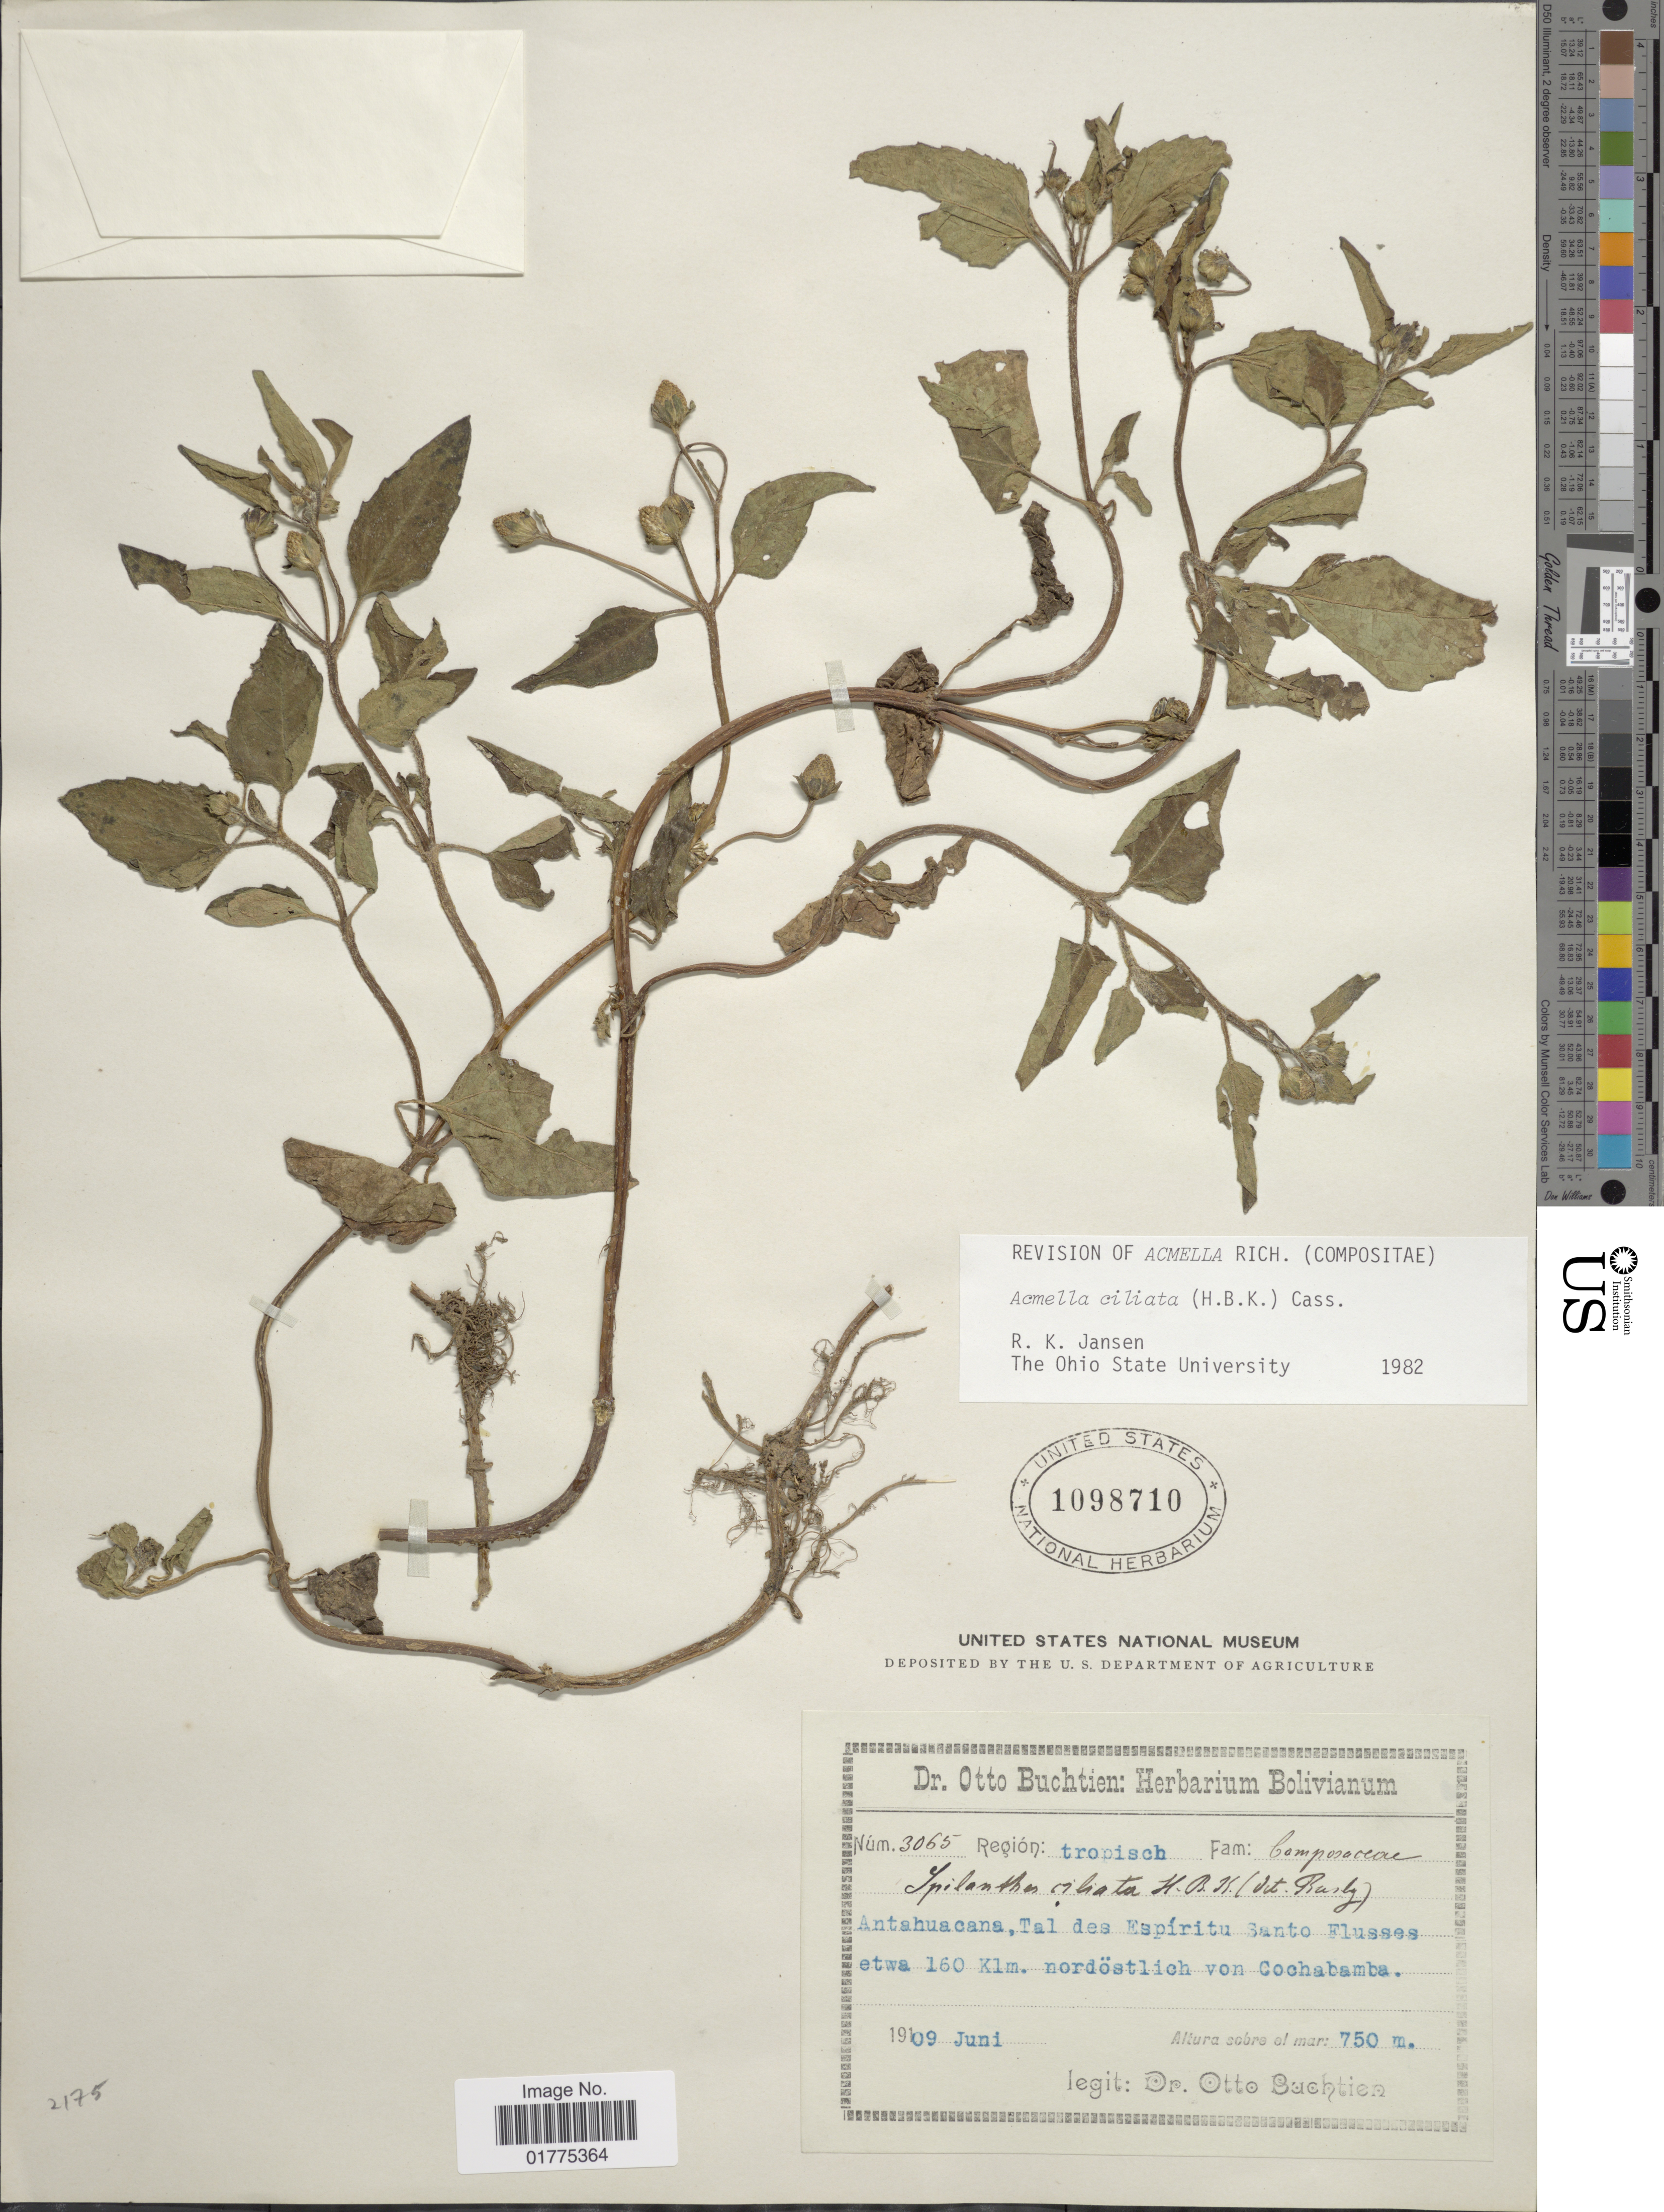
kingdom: Plantae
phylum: Tracheophyta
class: Magnoliopsida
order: Asterales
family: Asteraceae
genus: Acmella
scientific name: Acmella ciliata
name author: (Kunth) Cass.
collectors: O. Buchtien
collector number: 3065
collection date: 1909-06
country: Bolivia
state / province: Cochabamba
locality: Antahuacana, Tal des Espirito Santo Flusses etwa 160 Klm. nordostlich von Cochabamba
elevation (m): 750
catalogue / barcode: US 1098710